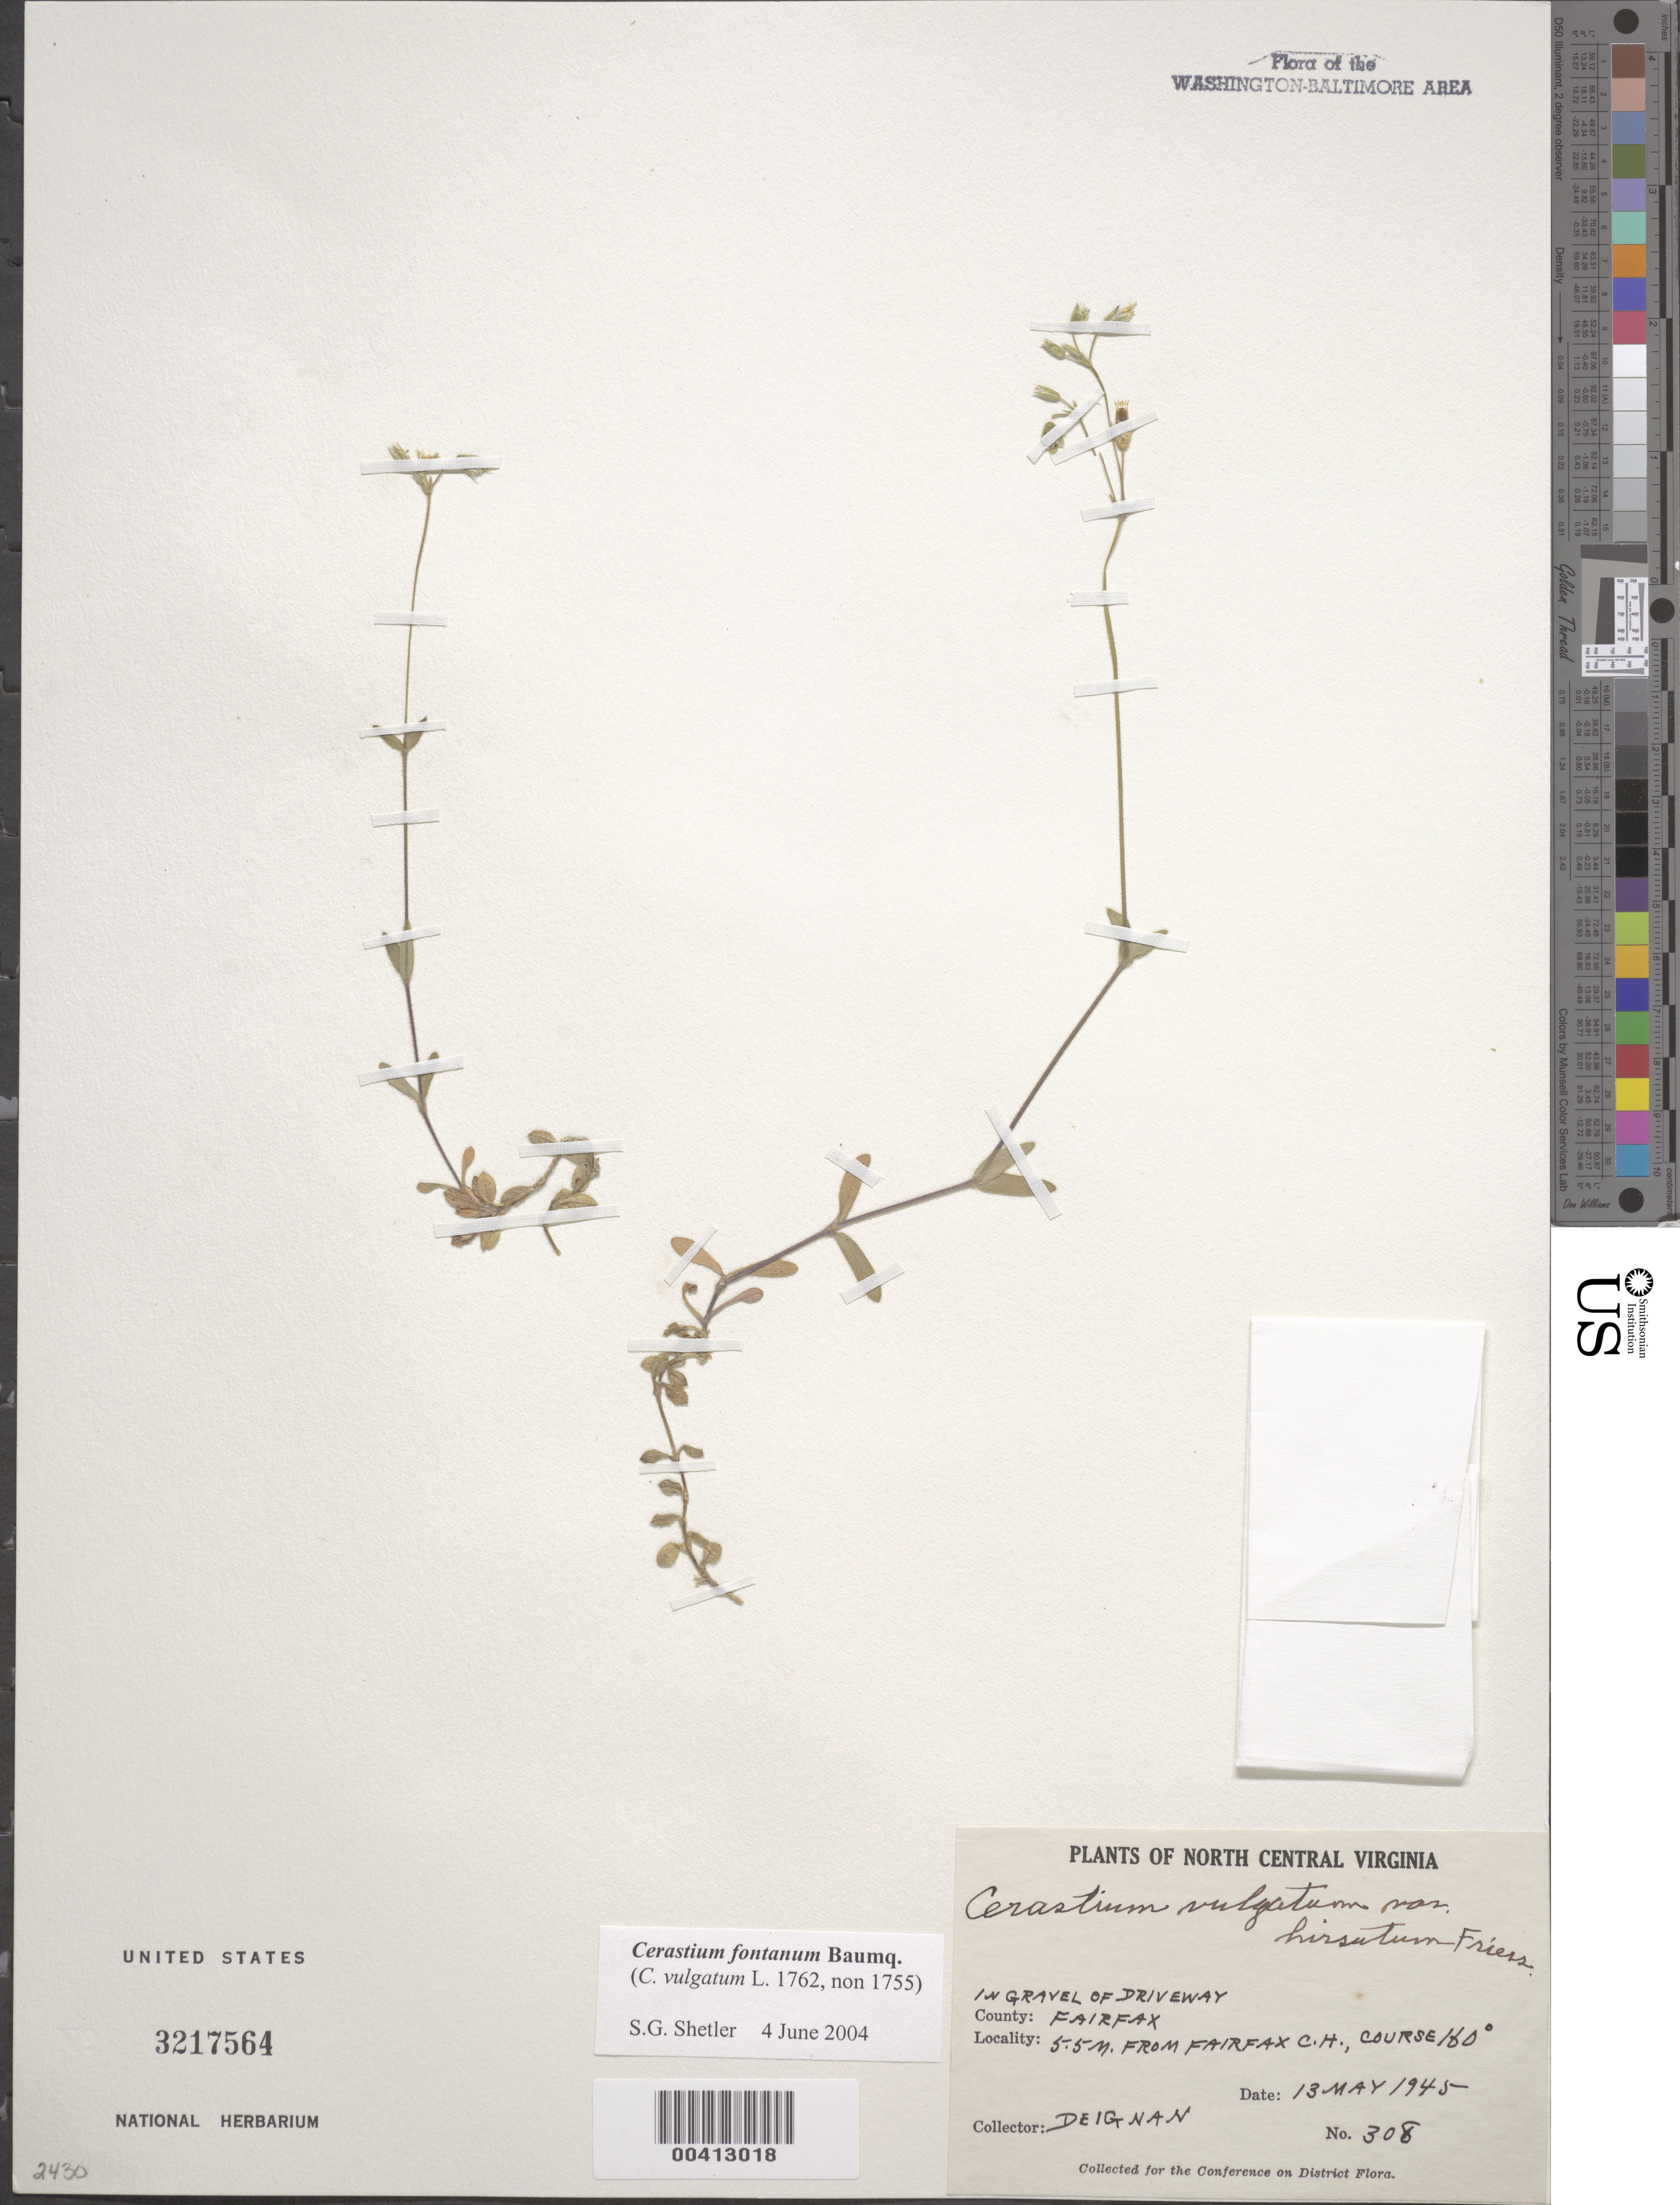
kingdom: Plantae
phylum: Tracheophyta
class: Magnoliopsida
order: Caryophyllales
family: Caryophyllaceae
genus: Cerastium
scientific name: Cerastium fontanum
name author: Baumg.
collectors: H. Deignan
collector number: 308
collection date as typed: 13 May 1945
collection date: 1945-05-13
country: United States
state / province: Virginia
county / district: Fairfax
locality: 5.5 mi. from Fairfax County Courthouse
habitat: In gravel of driveway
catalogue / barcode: US 3217564